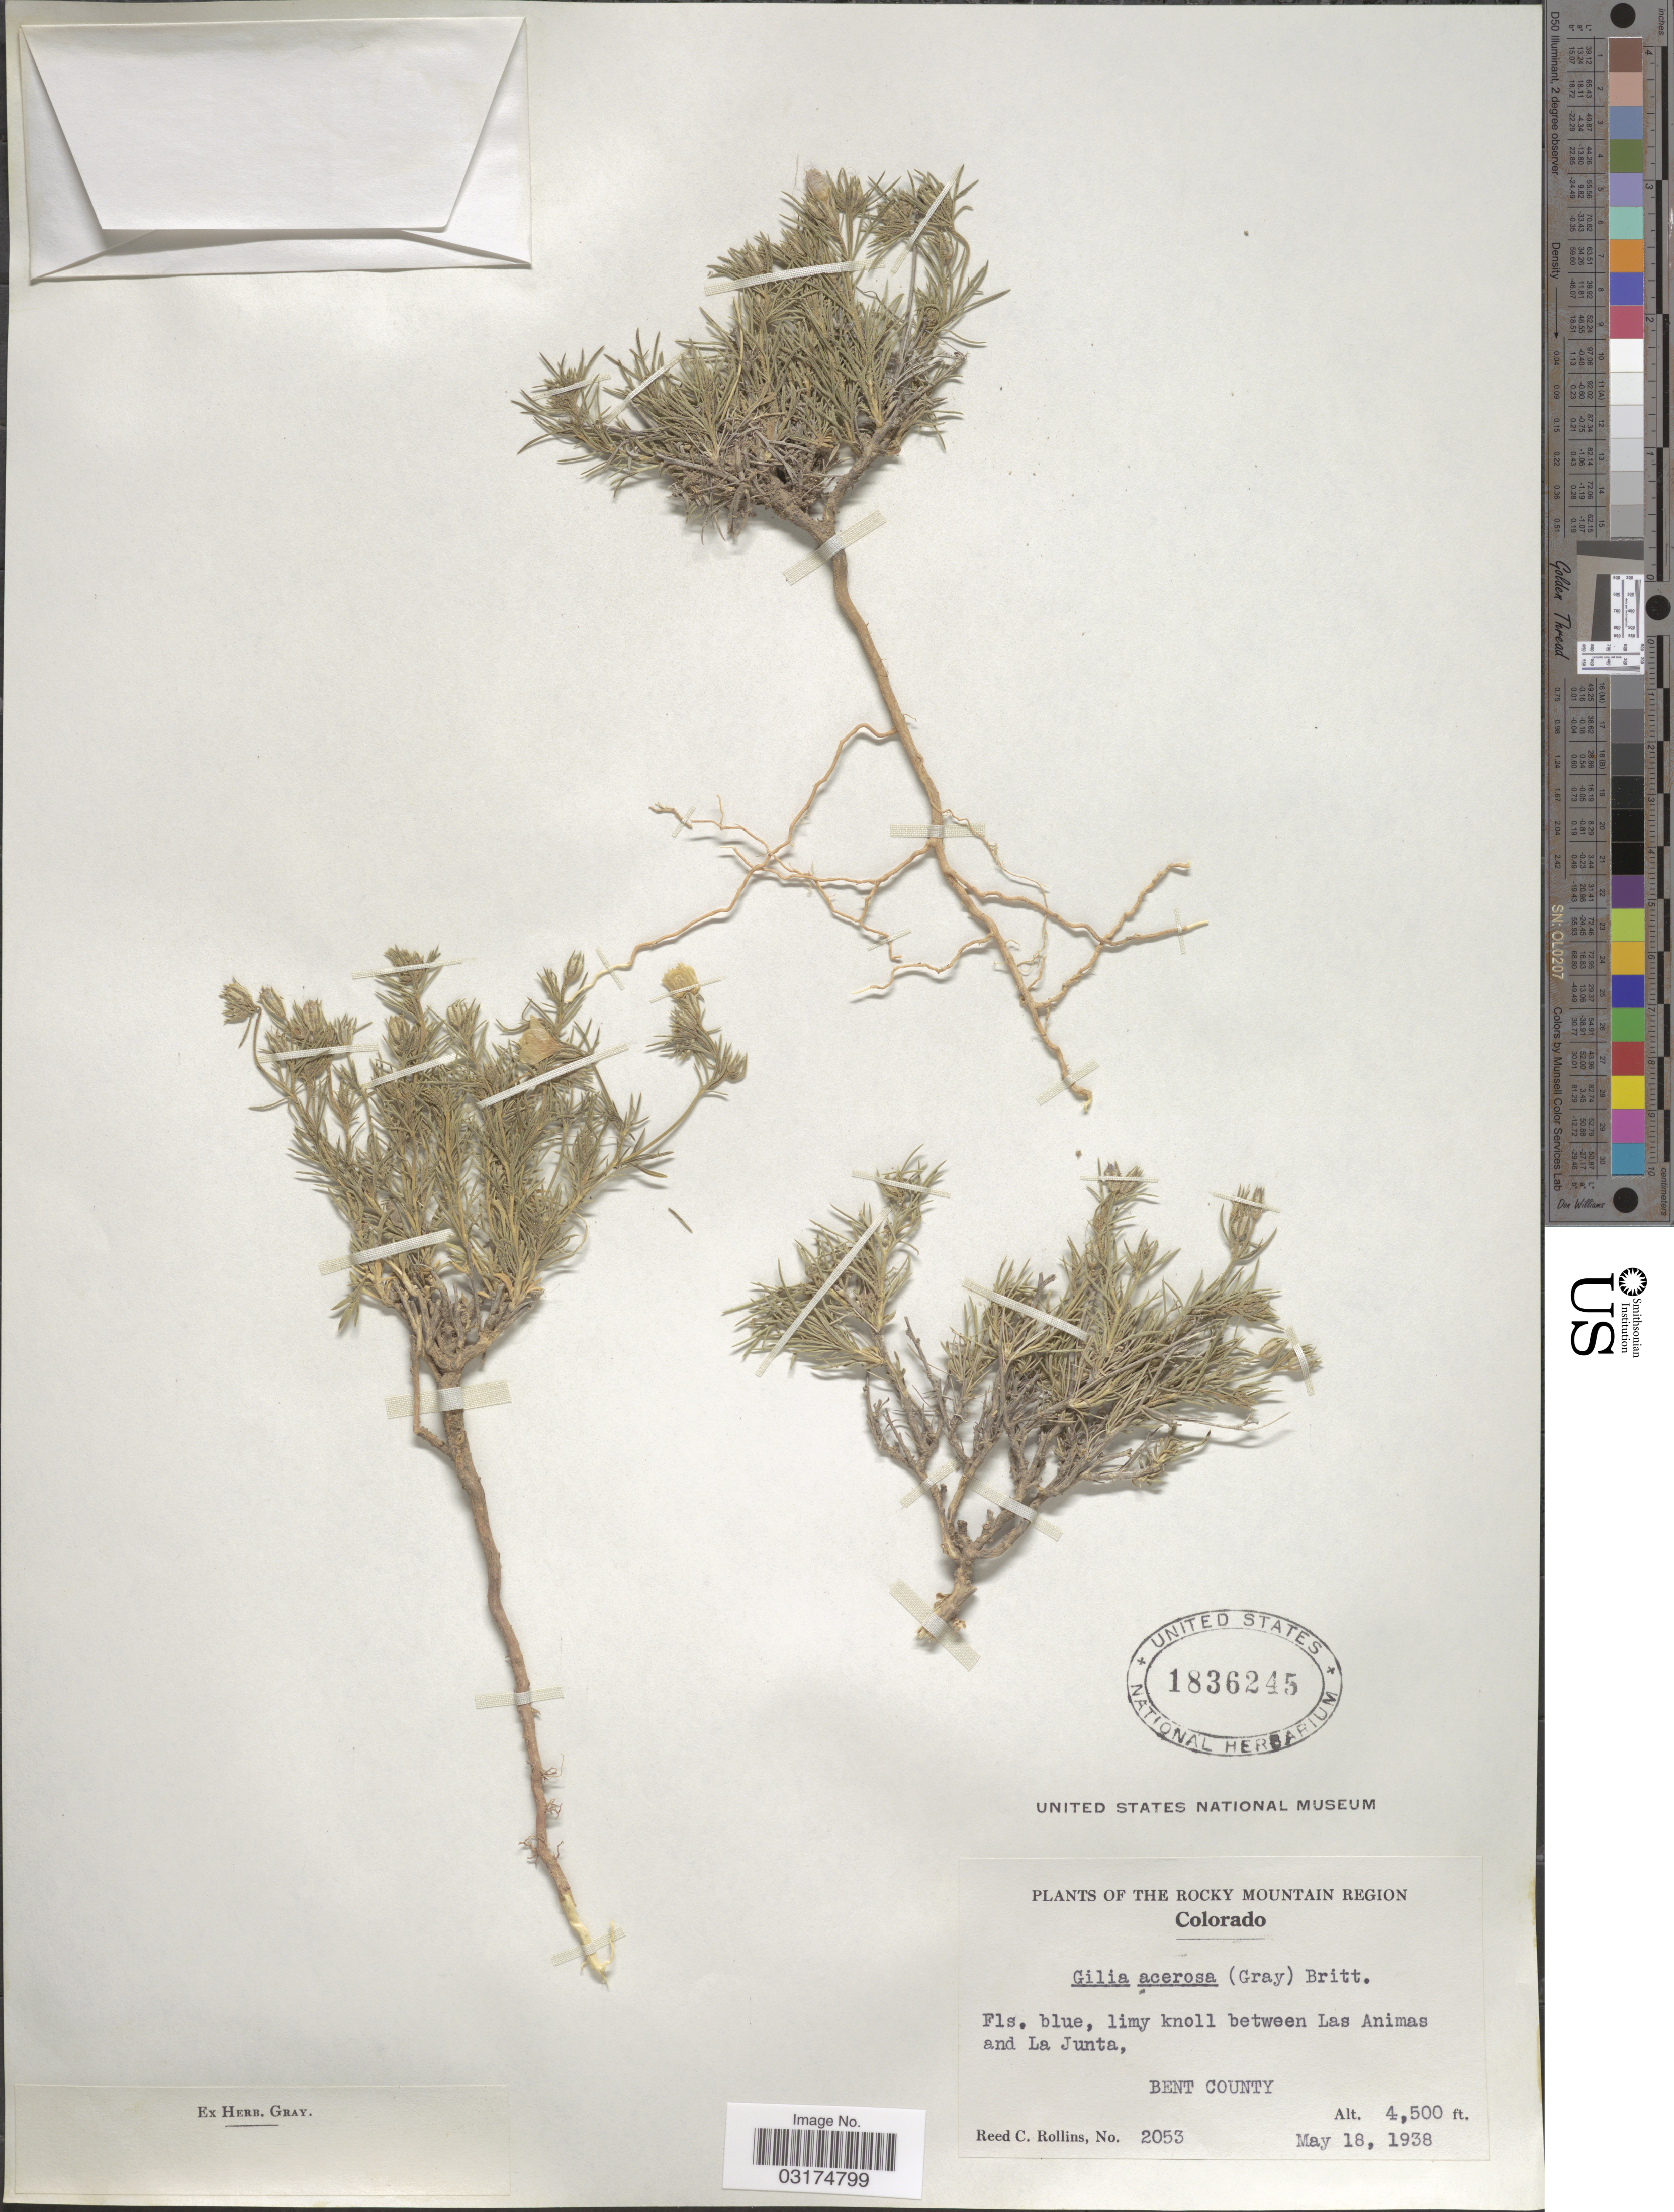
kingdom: Plantae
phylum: Tracheophyta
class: Magnoliopsida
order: Ericales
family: Polemoniaceae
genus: Giliastrum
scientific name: Giliastrum acerosum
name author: (A. Gray) Rydb.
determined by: Strong, Mark T., (BOT), Smithsonian Institution - National Museum of Natural History (UNITED STATES)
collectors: R. C. Rollins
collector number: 2053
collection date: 1938-05-18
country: United States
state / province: Colorado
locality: The Rocky Mountain Region. Limy knoll between Las Animas and La Junta, Bent County.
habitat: limy knoll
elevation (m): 1372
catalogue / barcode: US 1836245